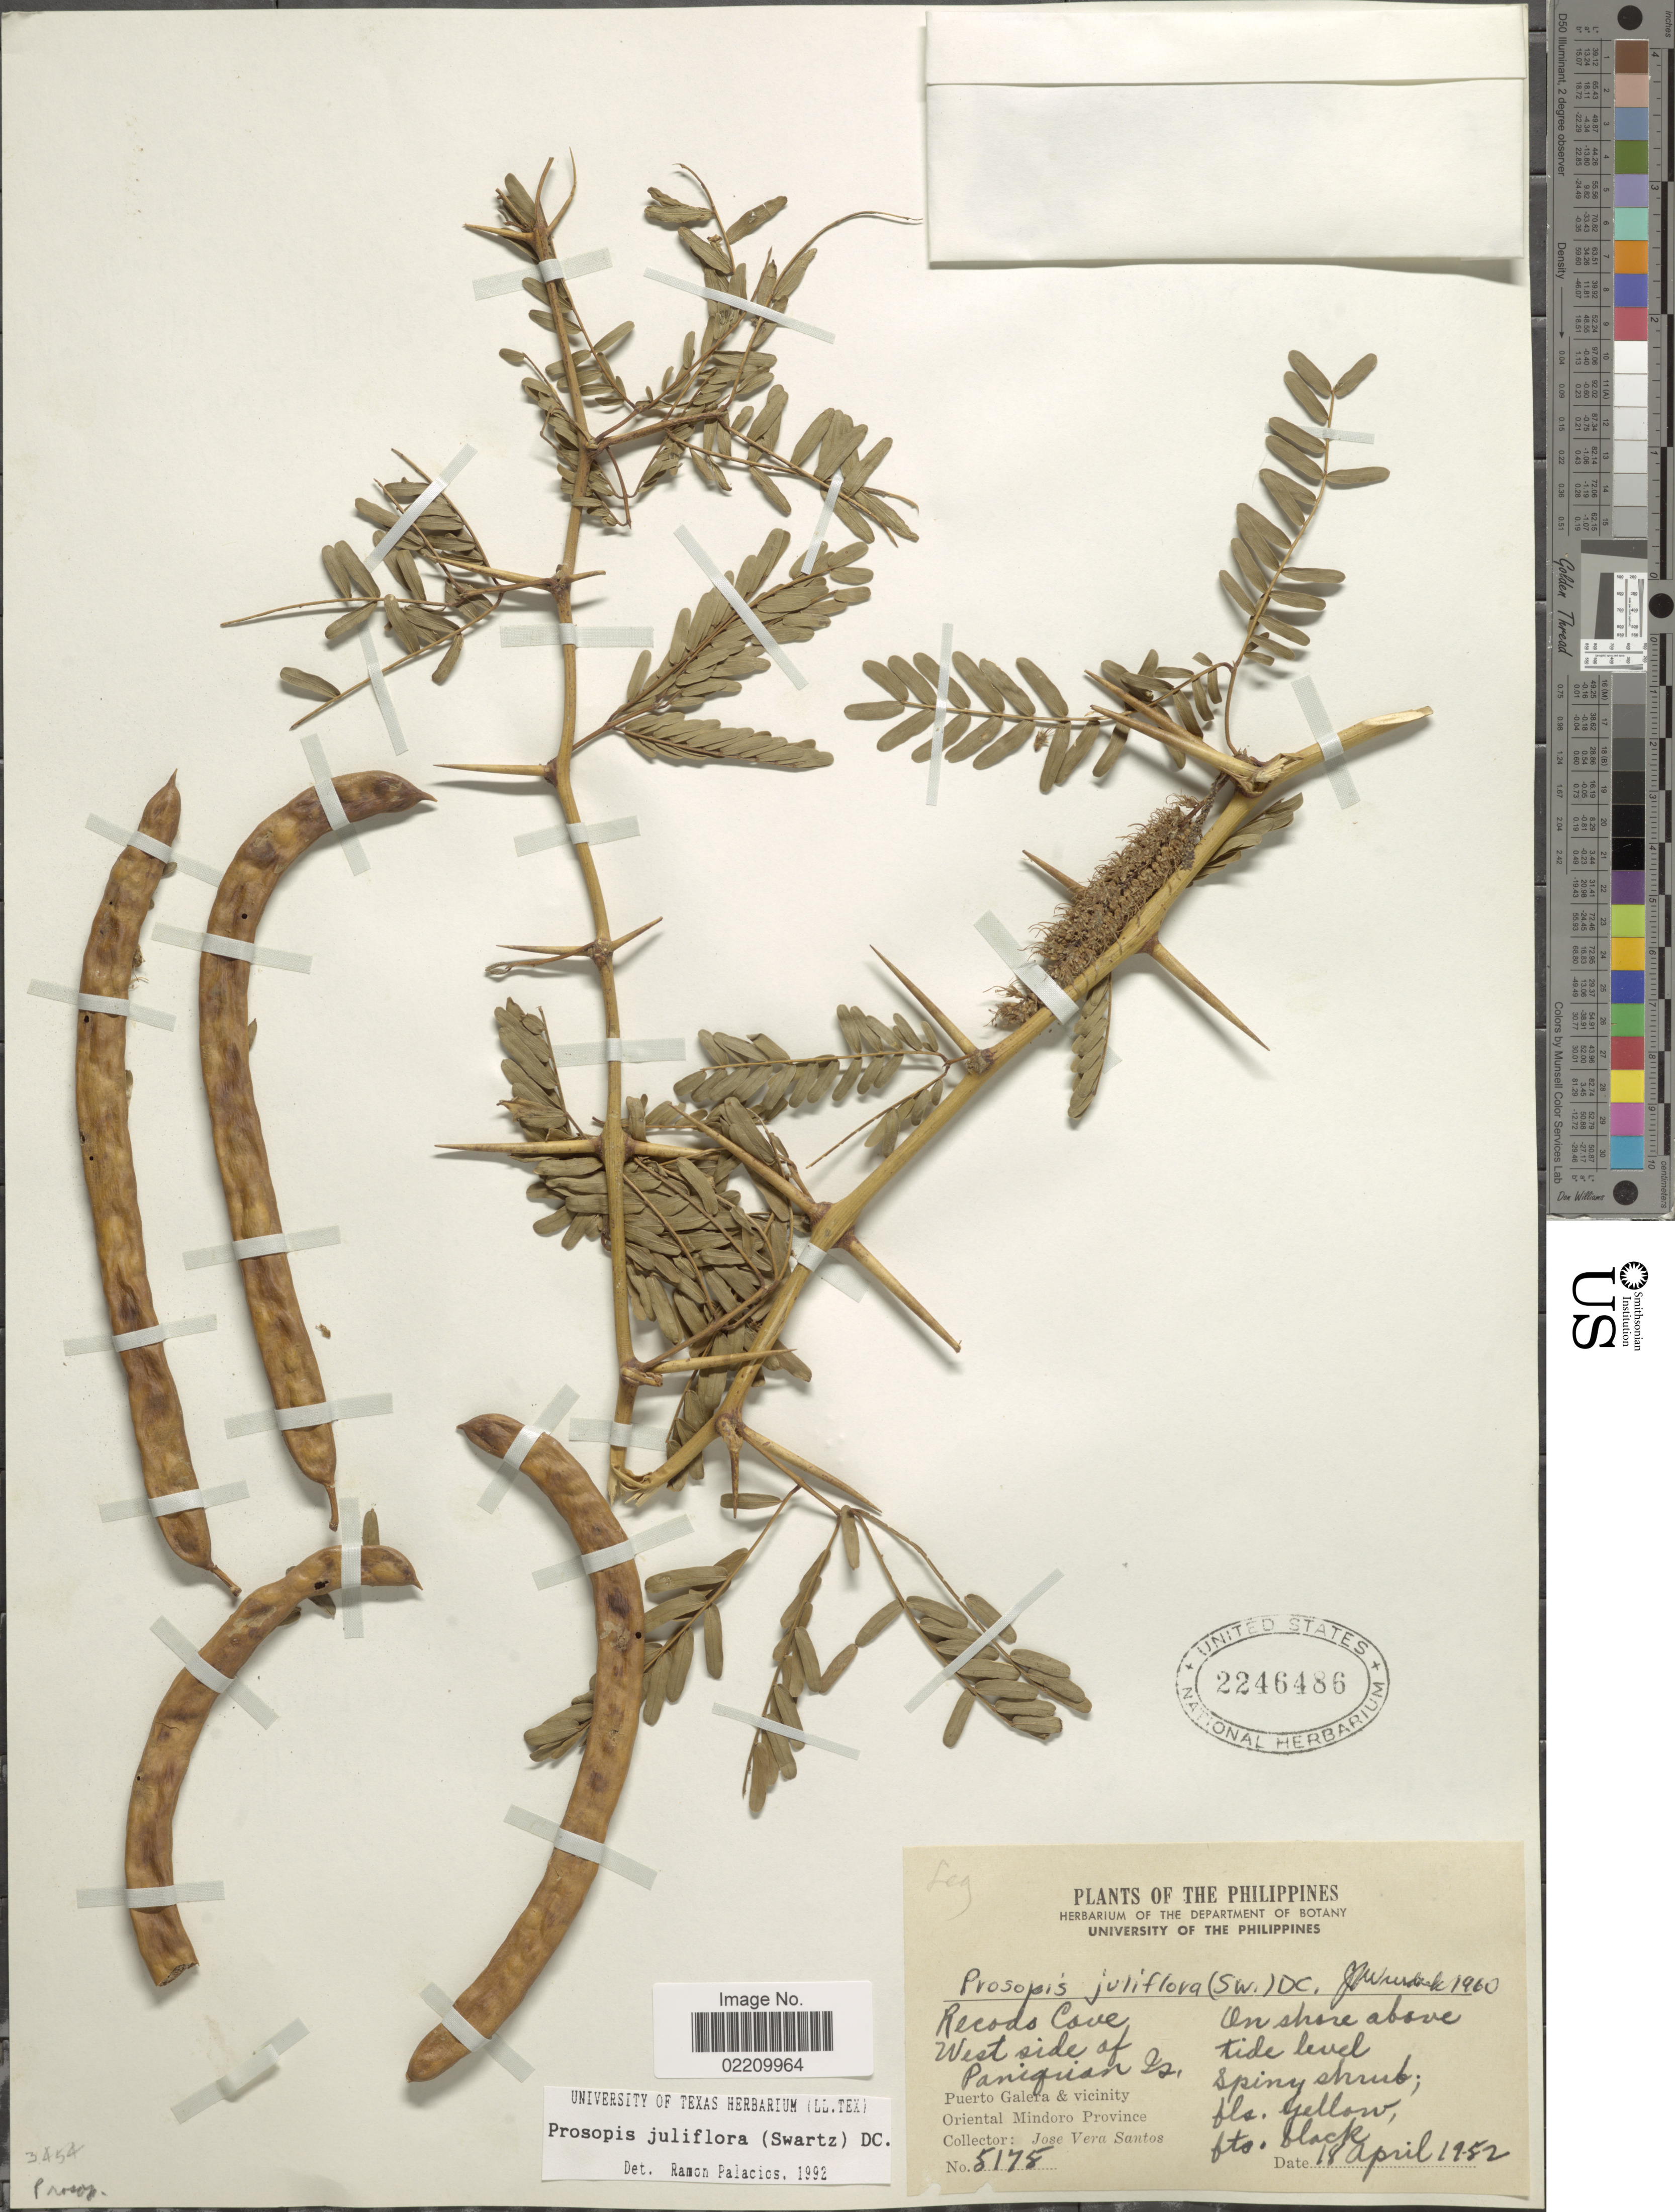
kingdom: Plantae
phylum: Tracheophyta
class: Magnoliopsida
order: Fabales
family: Fabaceae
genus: Neltuma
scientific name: Neltuma juliflora var. juliflora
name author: (Sw.) Raf.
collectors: J. Santos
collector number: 5175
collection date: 1952-04-18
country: Philippines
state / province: Mimaropa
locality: West side of Paniqeian Is., Puerto Galera & Vicinity, Oriental Mindoro Province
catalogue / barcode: US 2246486